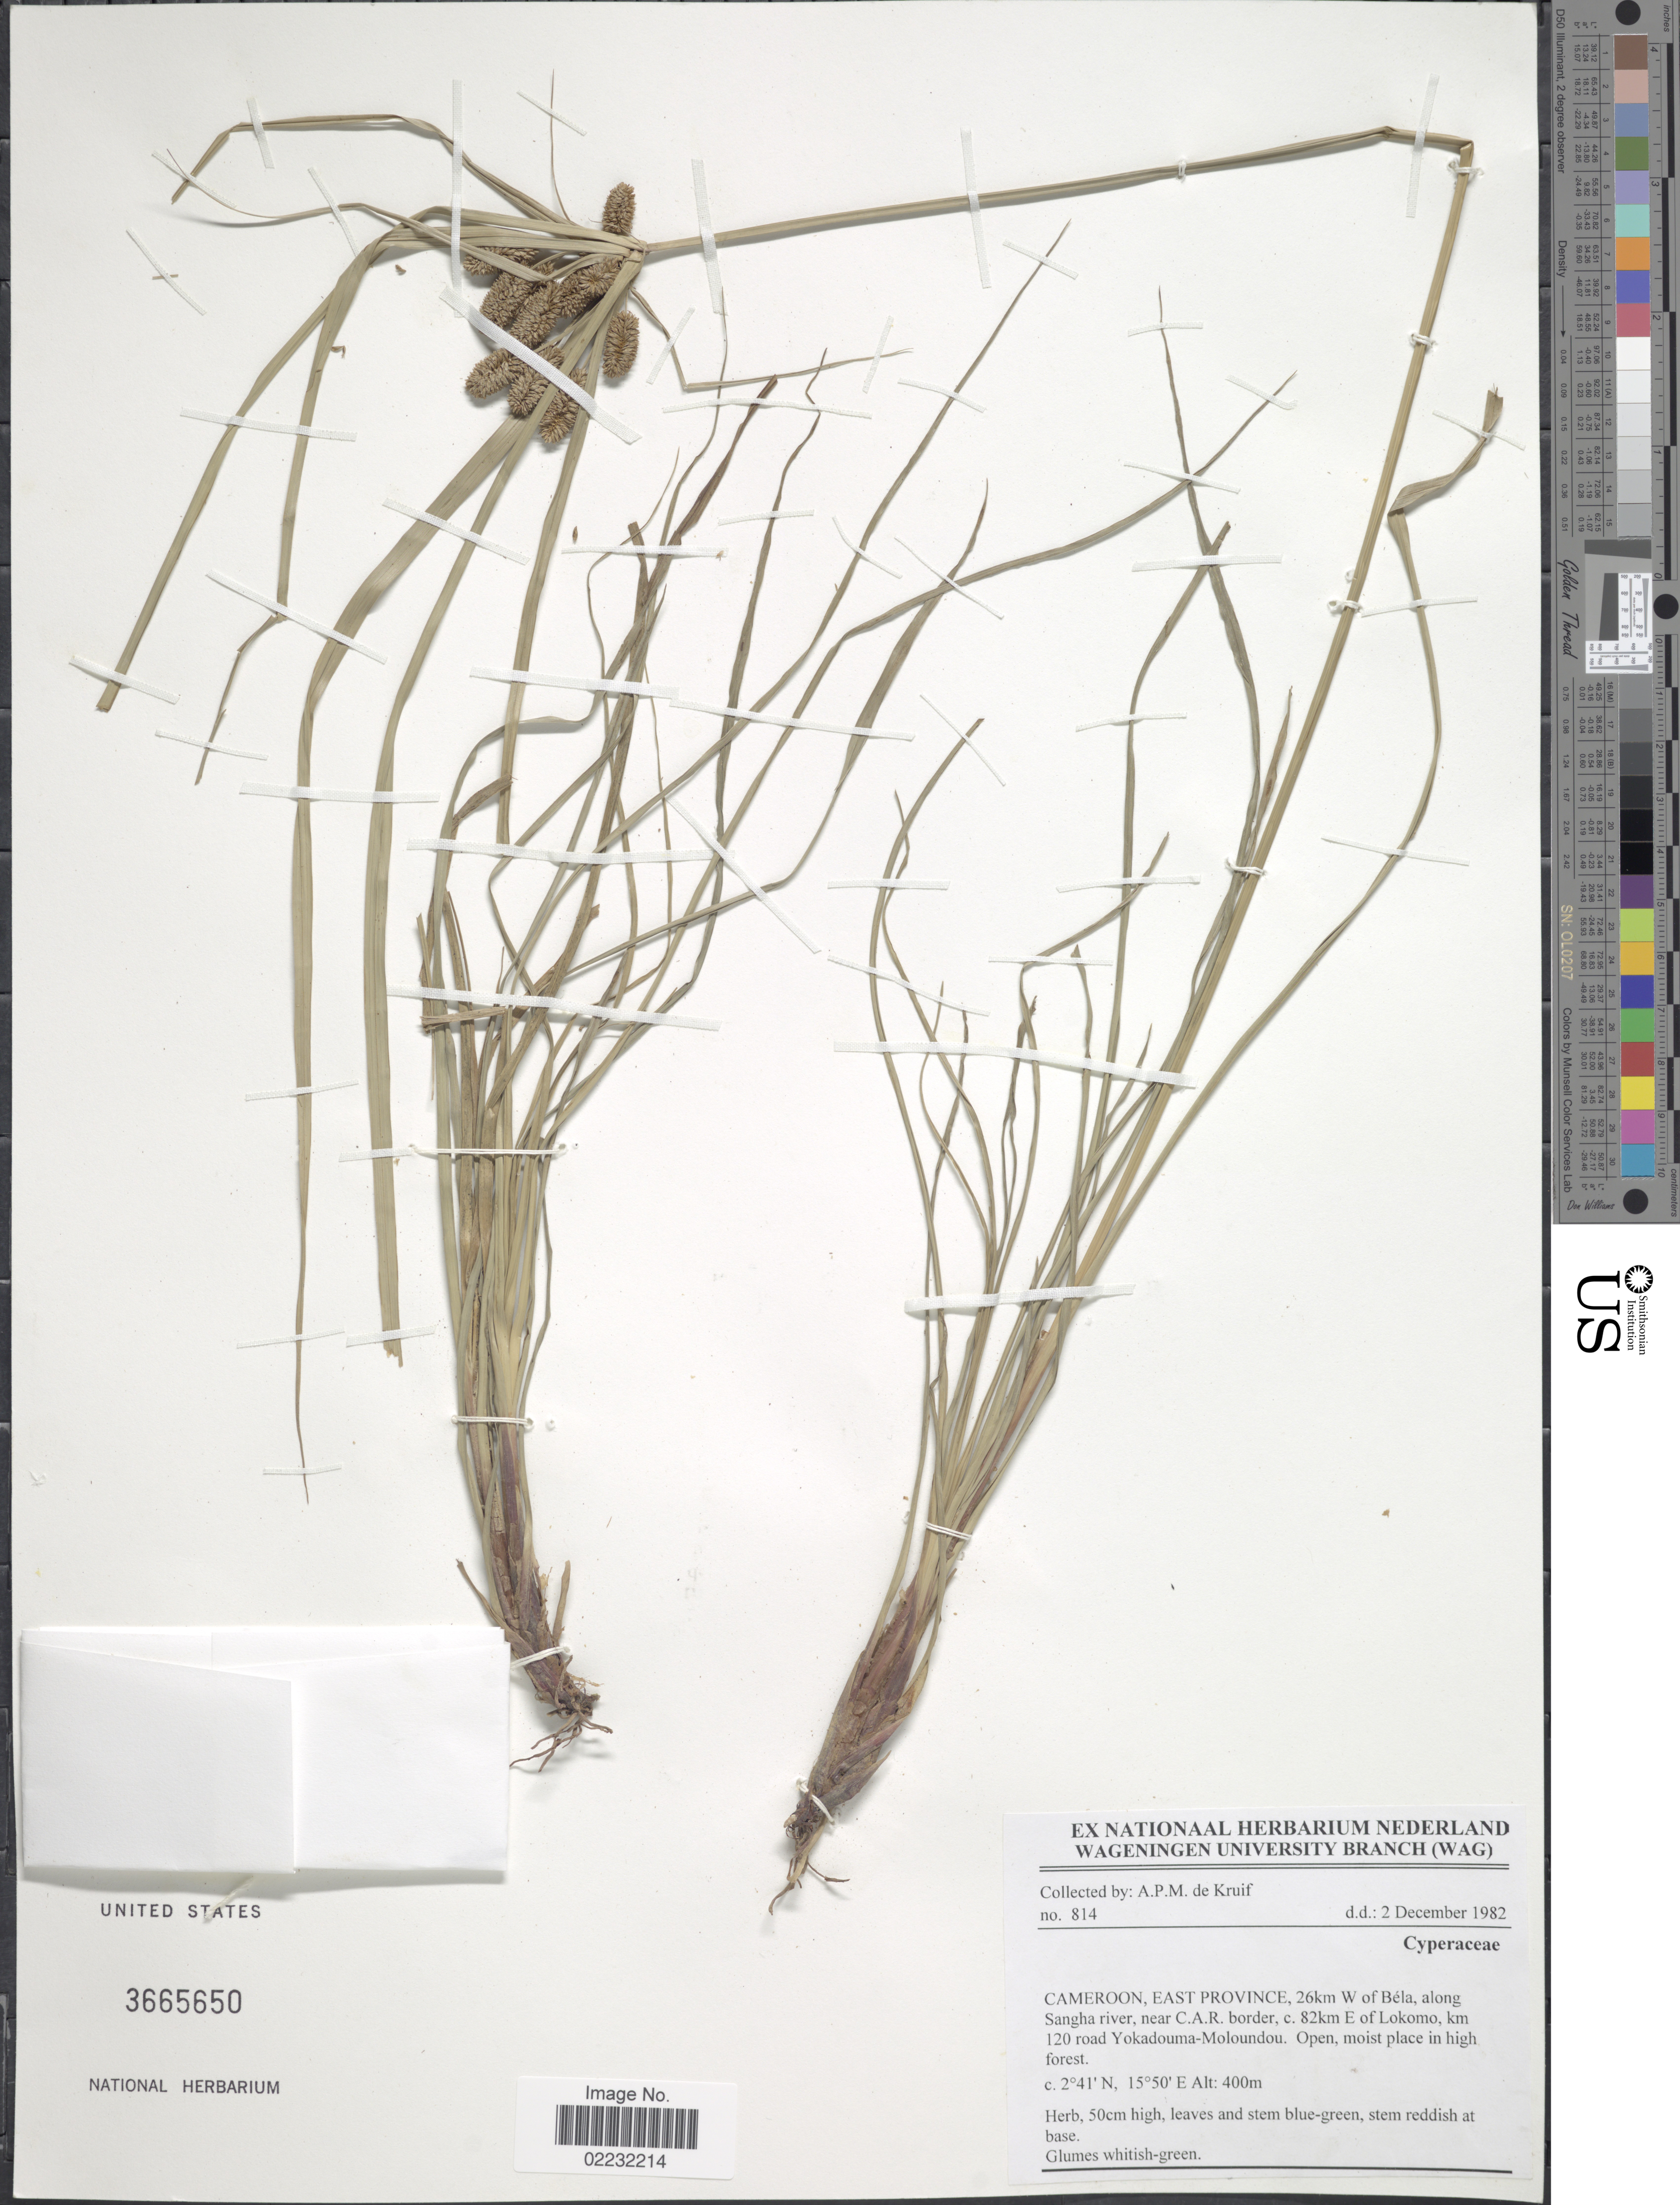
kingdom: Plantae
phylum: Tracheophyta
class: Liliopsida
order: Poales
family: Cyperaceae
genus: Cyperus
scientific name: Cyperus sp.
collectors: A. P. de Kruif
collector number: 814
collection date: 1982-12-02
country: Cameroon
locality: East Province, 26km W of Bela, along Sangha river, near C.A.R. border, c. 82 km E of Lokomo, km 120 road Yokadouma-Moloundou, open, moist place in high forest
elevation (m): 400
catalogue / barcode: US 3665650